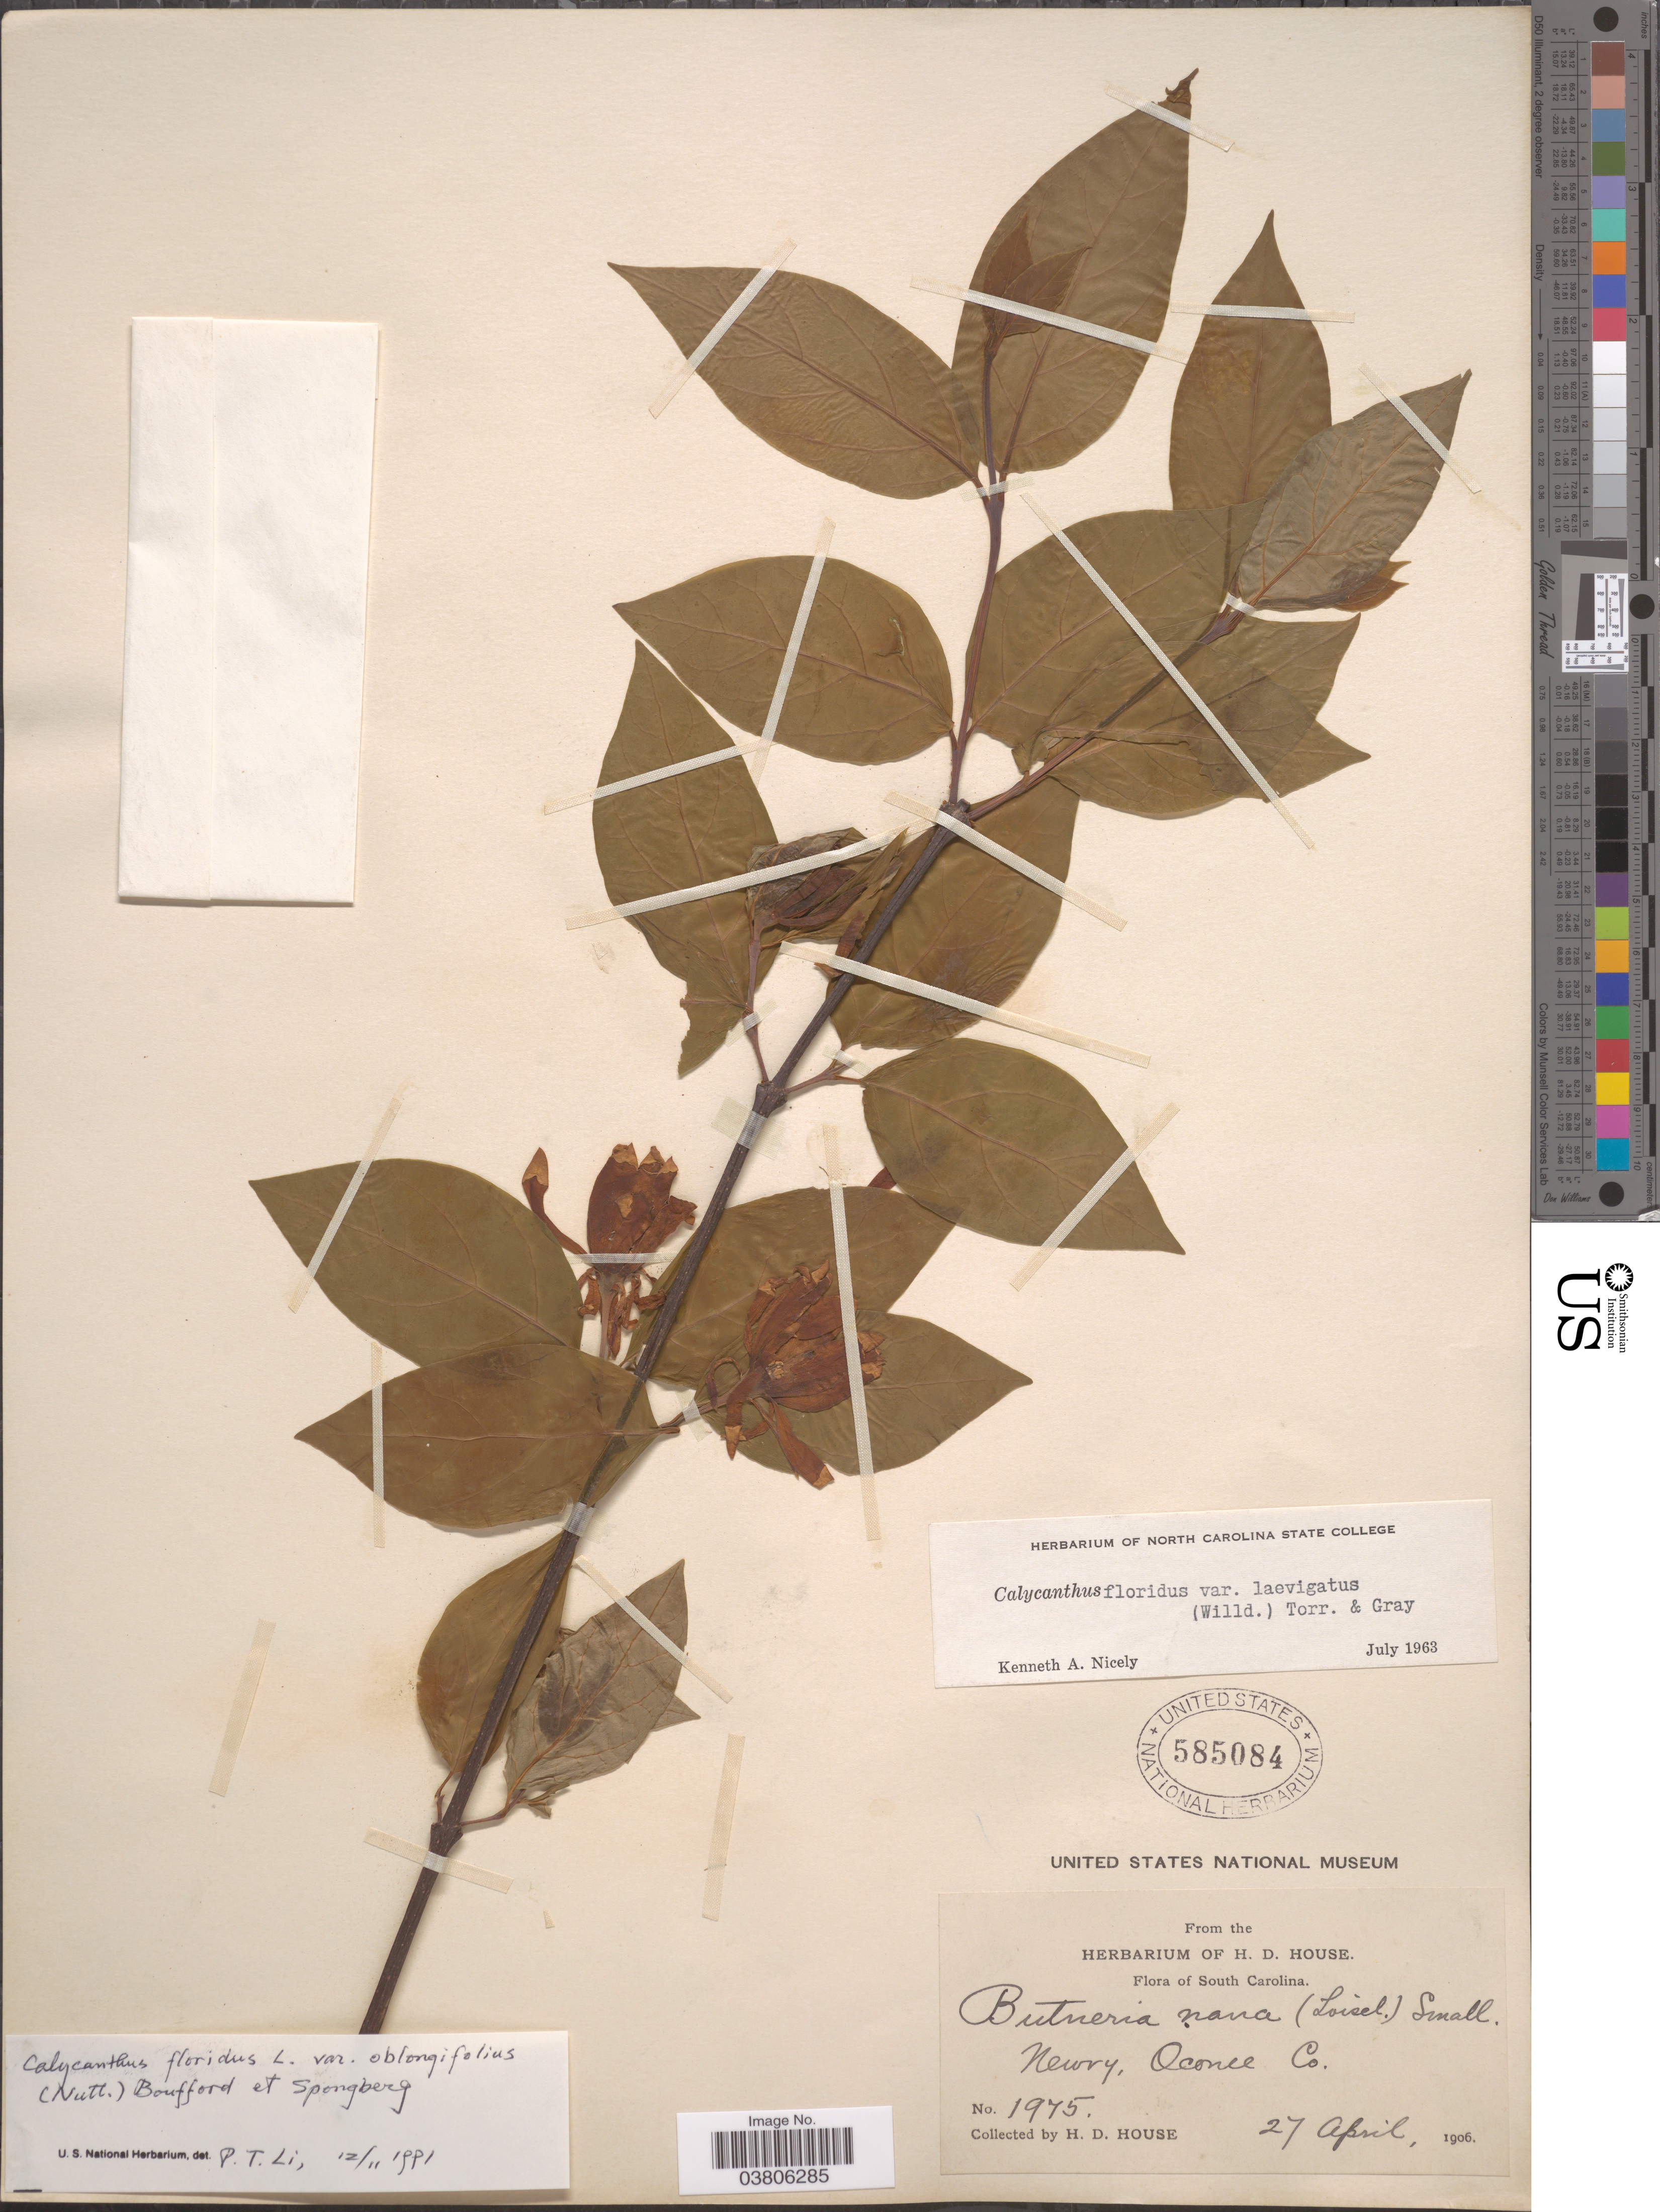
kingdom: Plantae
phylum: Tracheophyta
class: Magnoliopsida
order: Laurales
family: Calycanthaceae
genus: Calycanthus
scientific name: Calycanthus floridus var. laevigatus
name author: (Willd.) Torr. & A. Gray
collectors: H. D. House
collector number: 1975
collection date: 1906-04-27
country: United States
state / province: South Carolina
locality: Newry, Oconee Co.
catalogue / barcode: US 585084